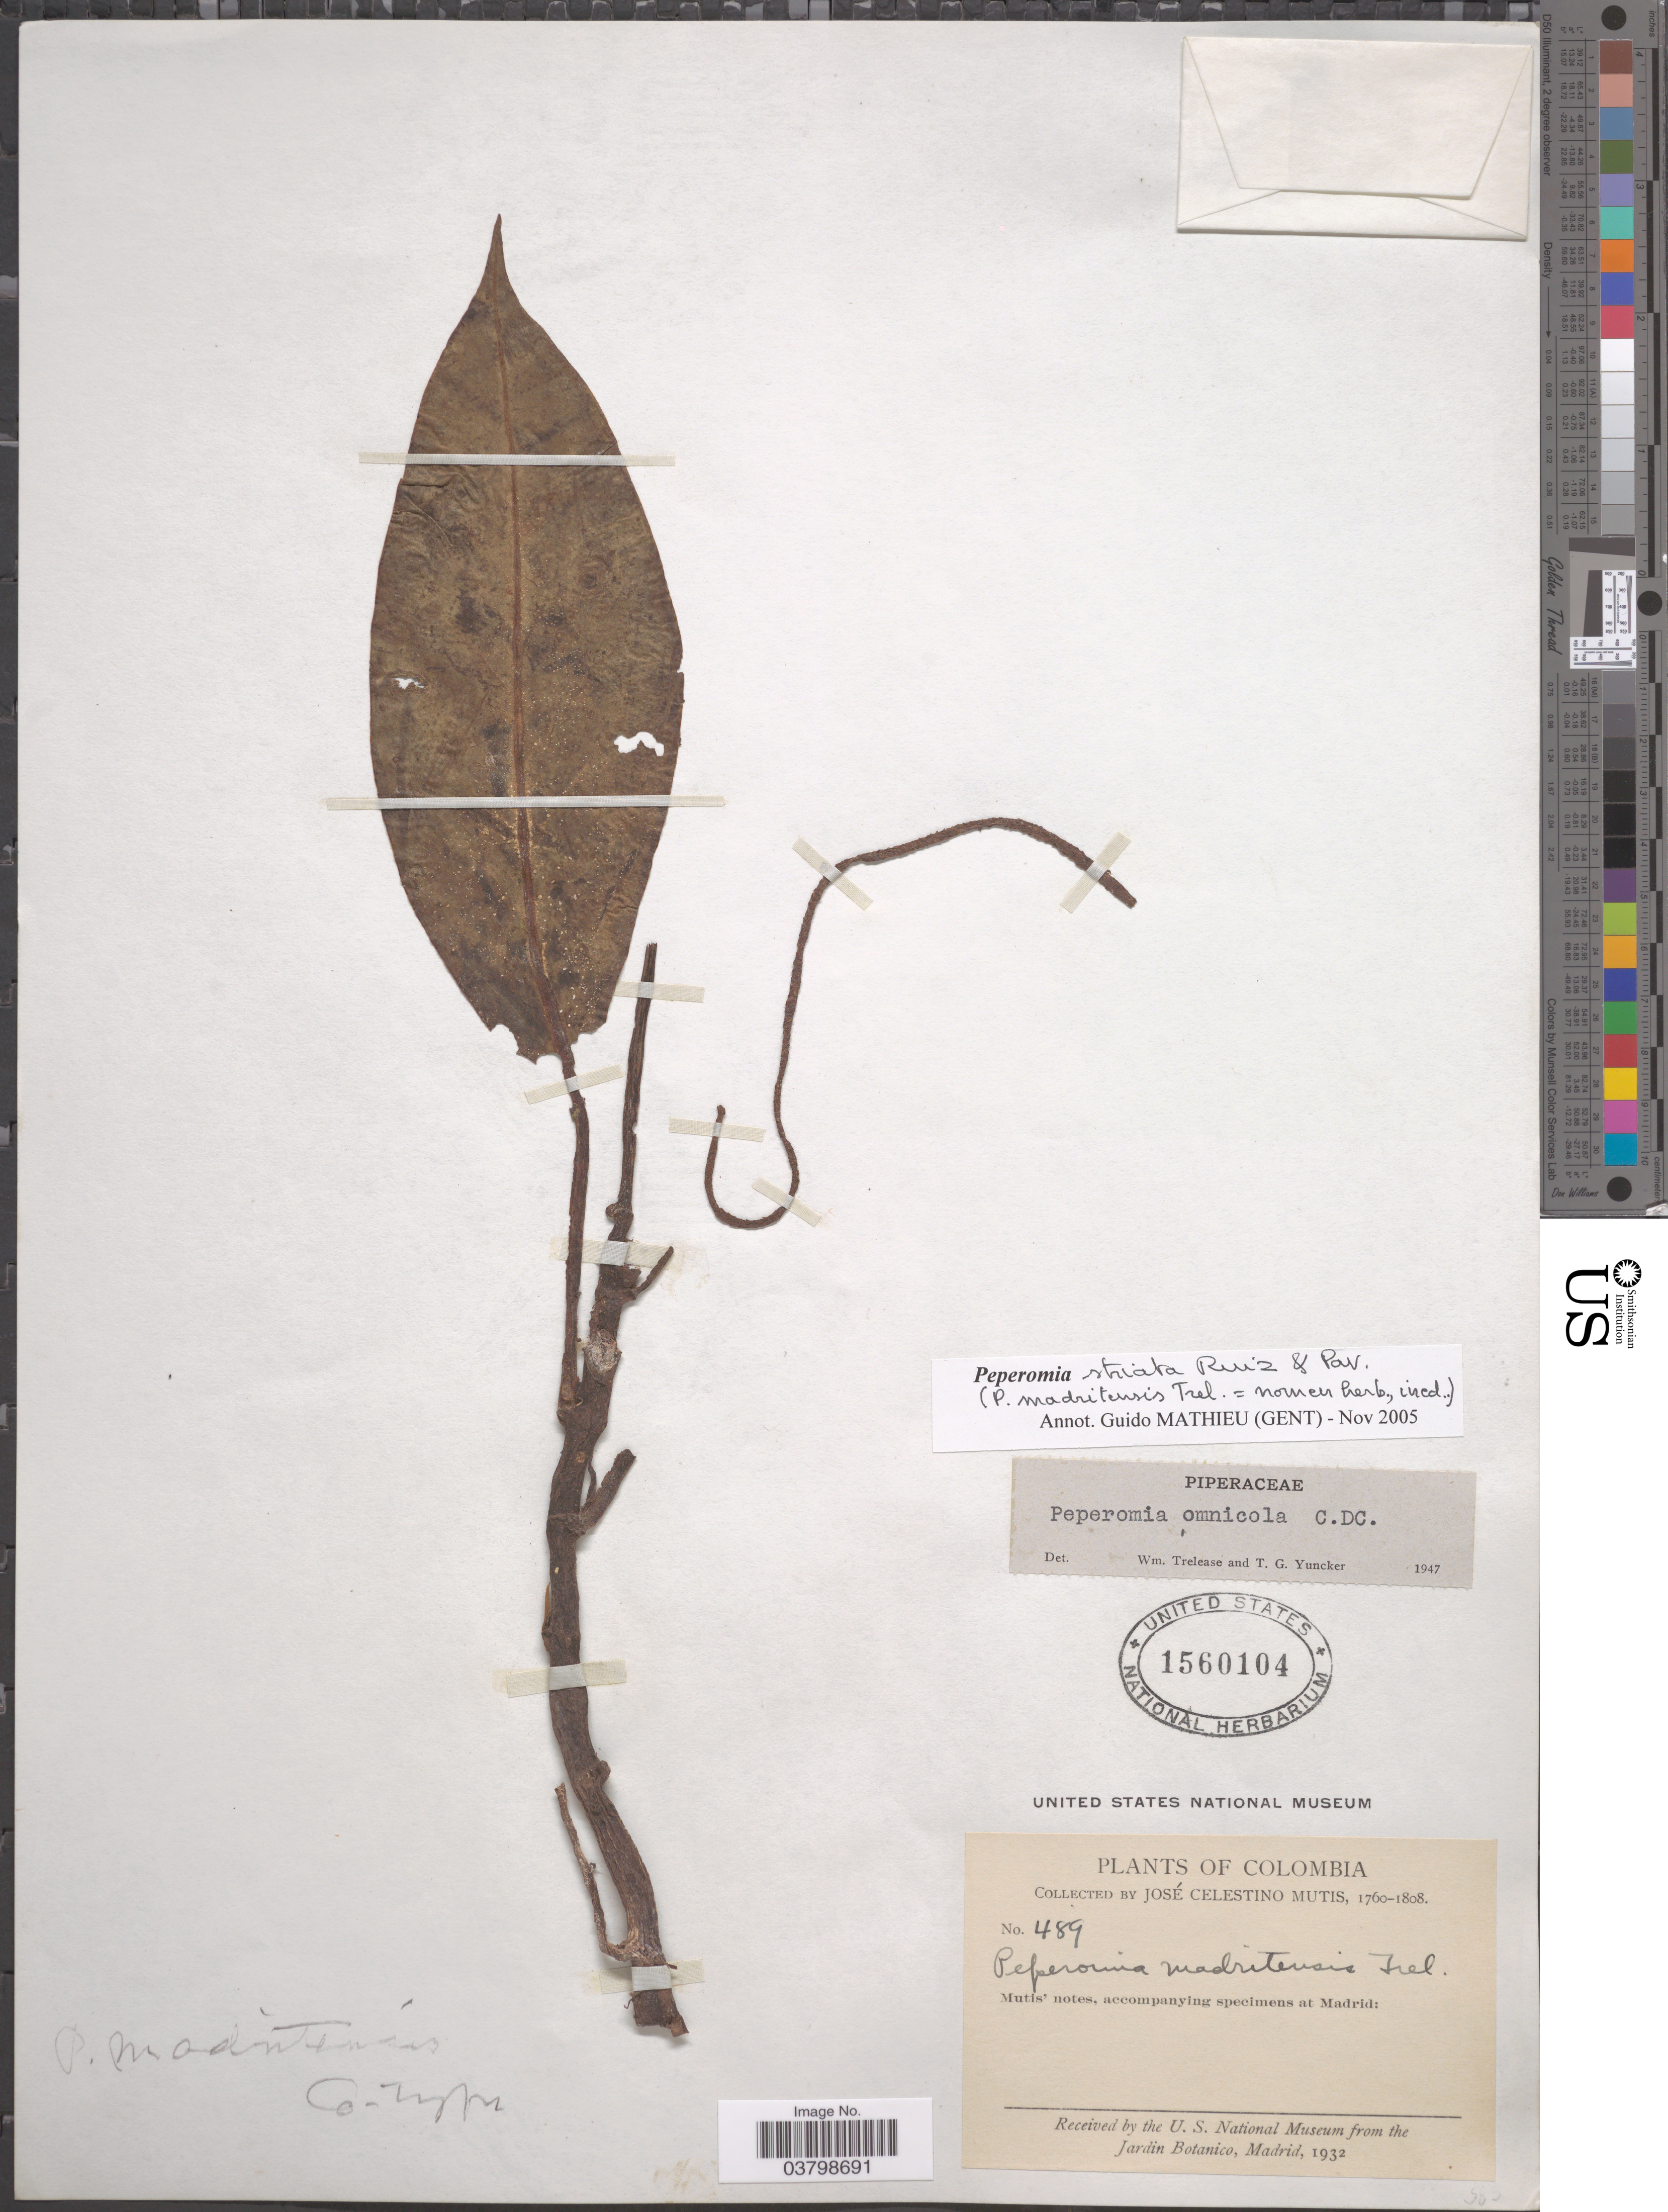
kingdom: Plantae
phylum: Tracheophyta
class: Magnoliopsida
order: Piperales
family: Piperaceae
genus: Peperomia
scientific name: Peperomia striata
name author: Ruiz & Pav.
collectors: J. C. B. Mutis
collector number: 489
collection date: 1760/1808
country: Colombia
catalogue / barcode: US 1560104